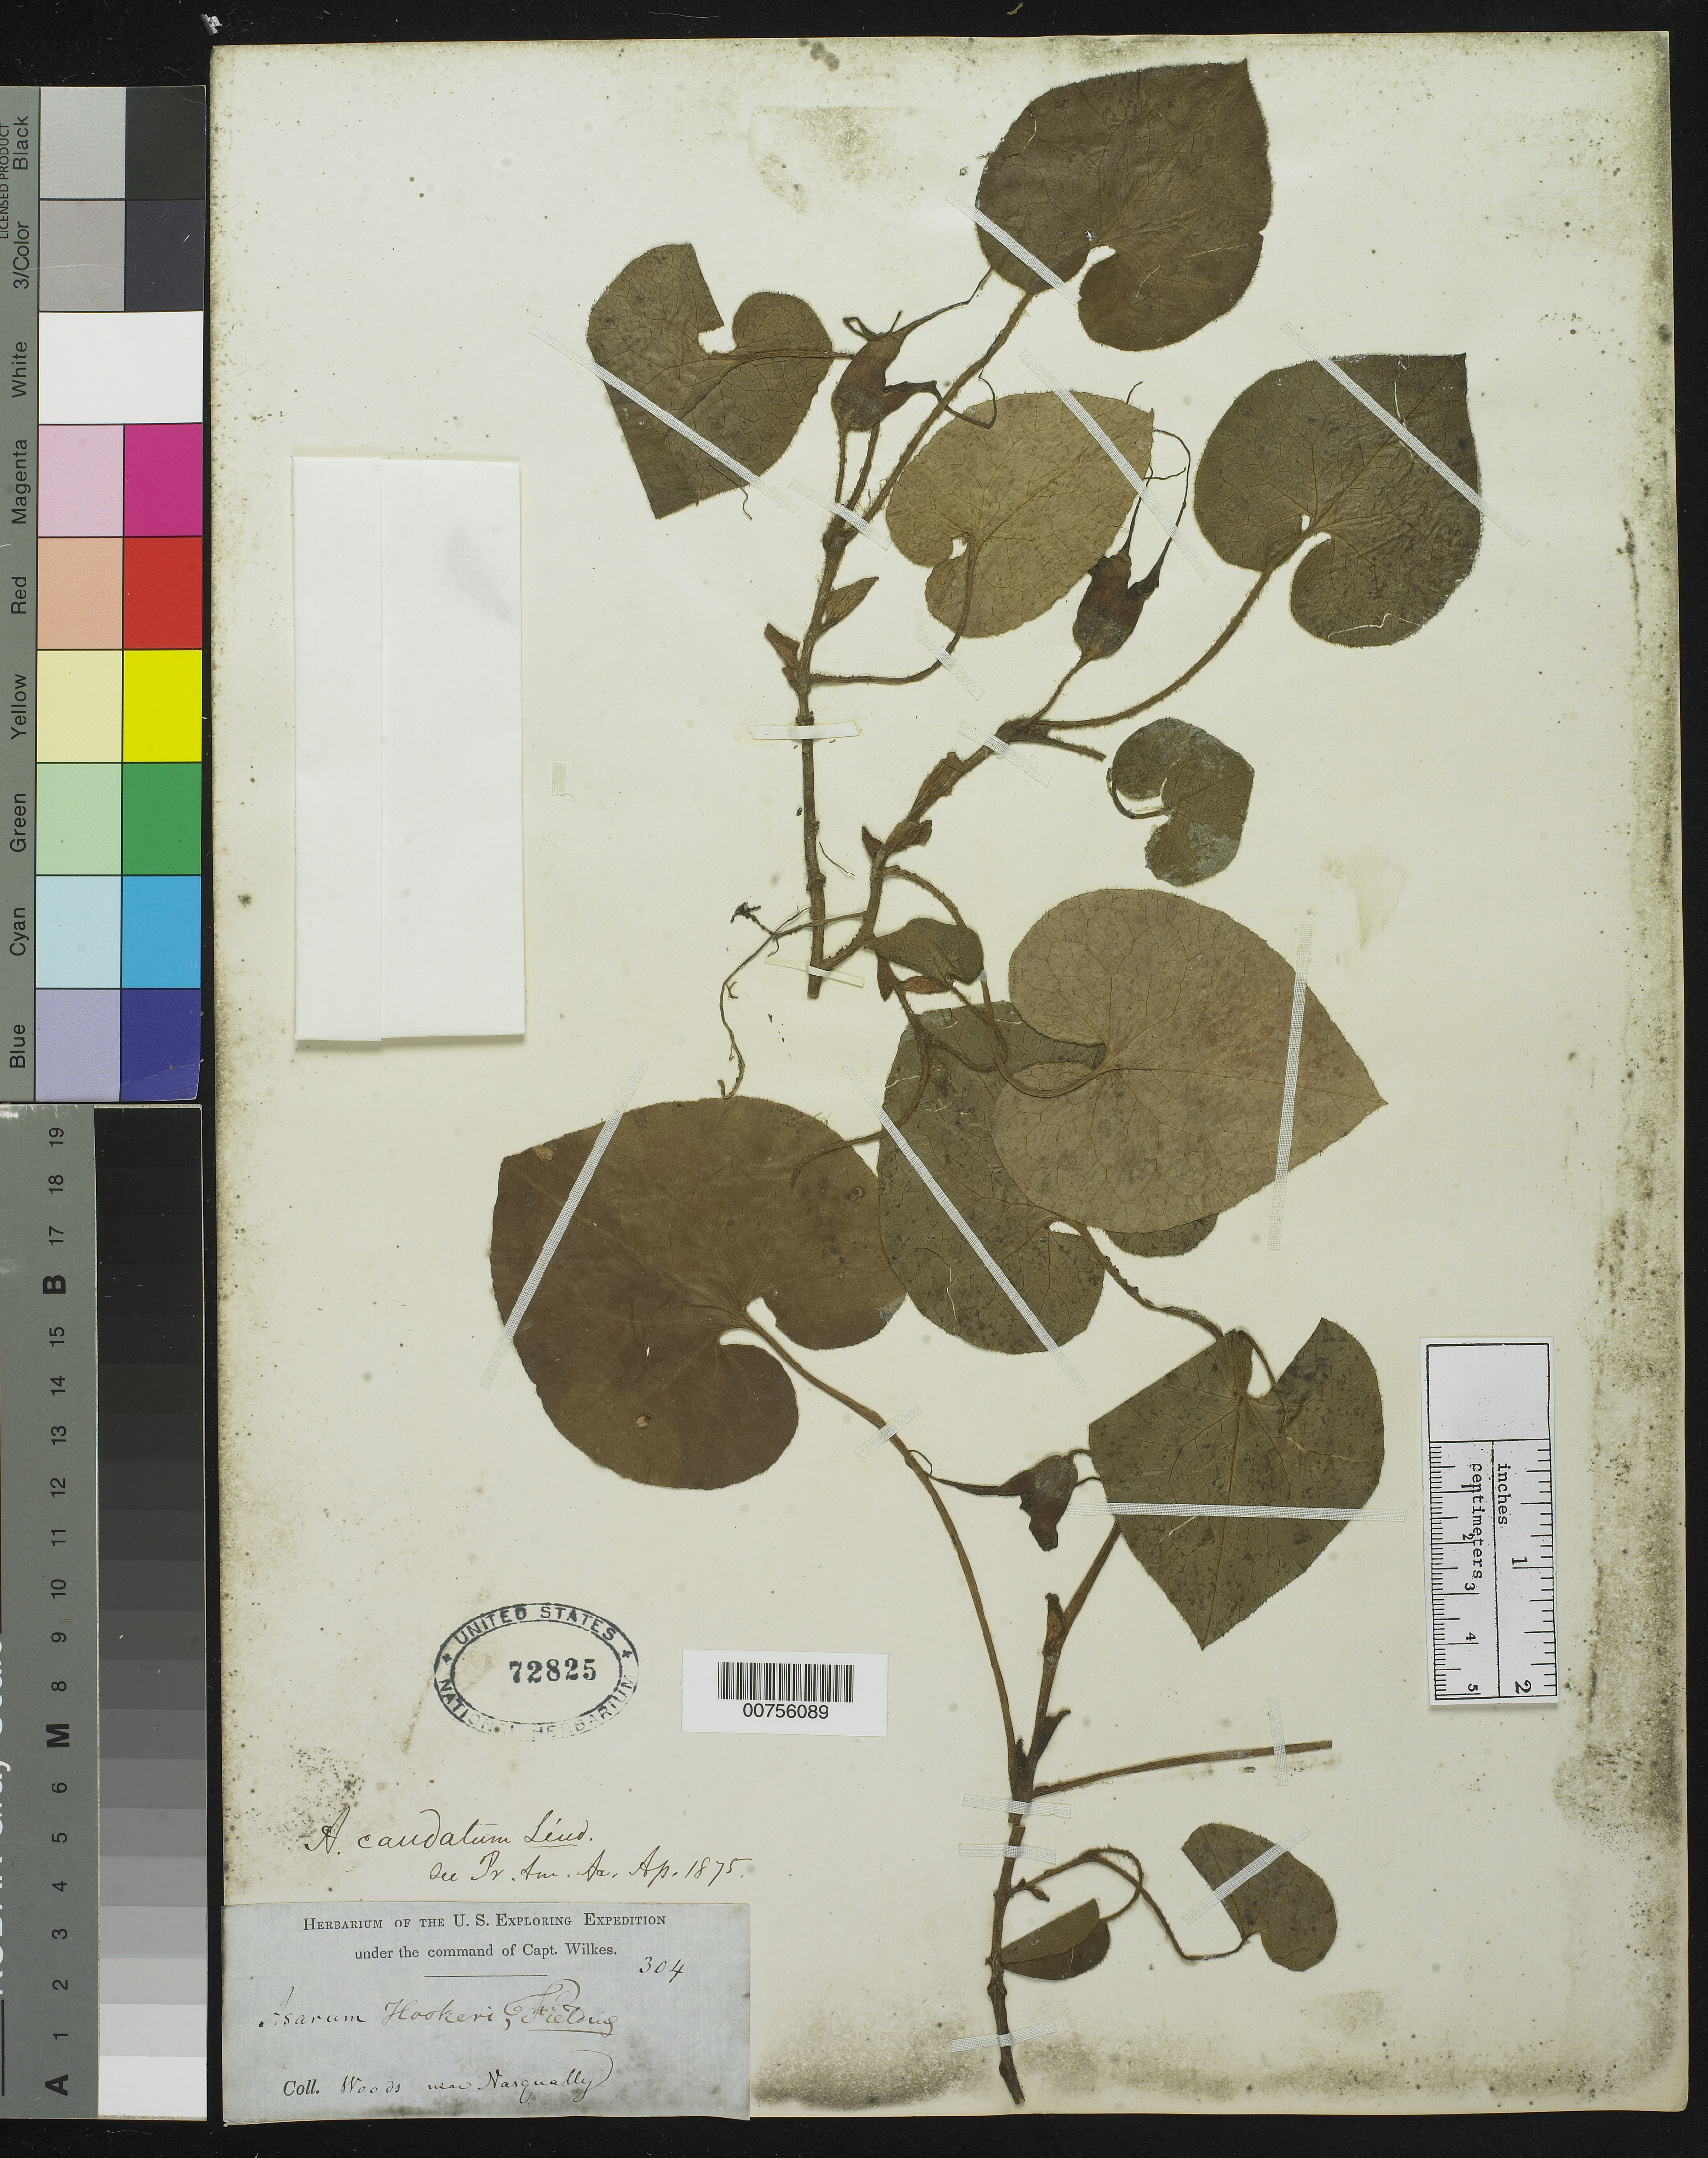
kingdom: Plantae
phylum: Tracheophyta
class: Magnoliopsida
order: Piperales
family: Aristolochiaceae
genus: Asarum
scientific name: Asarum caudatum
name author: Lindl.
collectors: Wilkes Explor. Exped.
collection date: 1838/1842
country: United States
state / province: Washington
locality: Woods near Nisqually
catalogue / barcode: US 72825